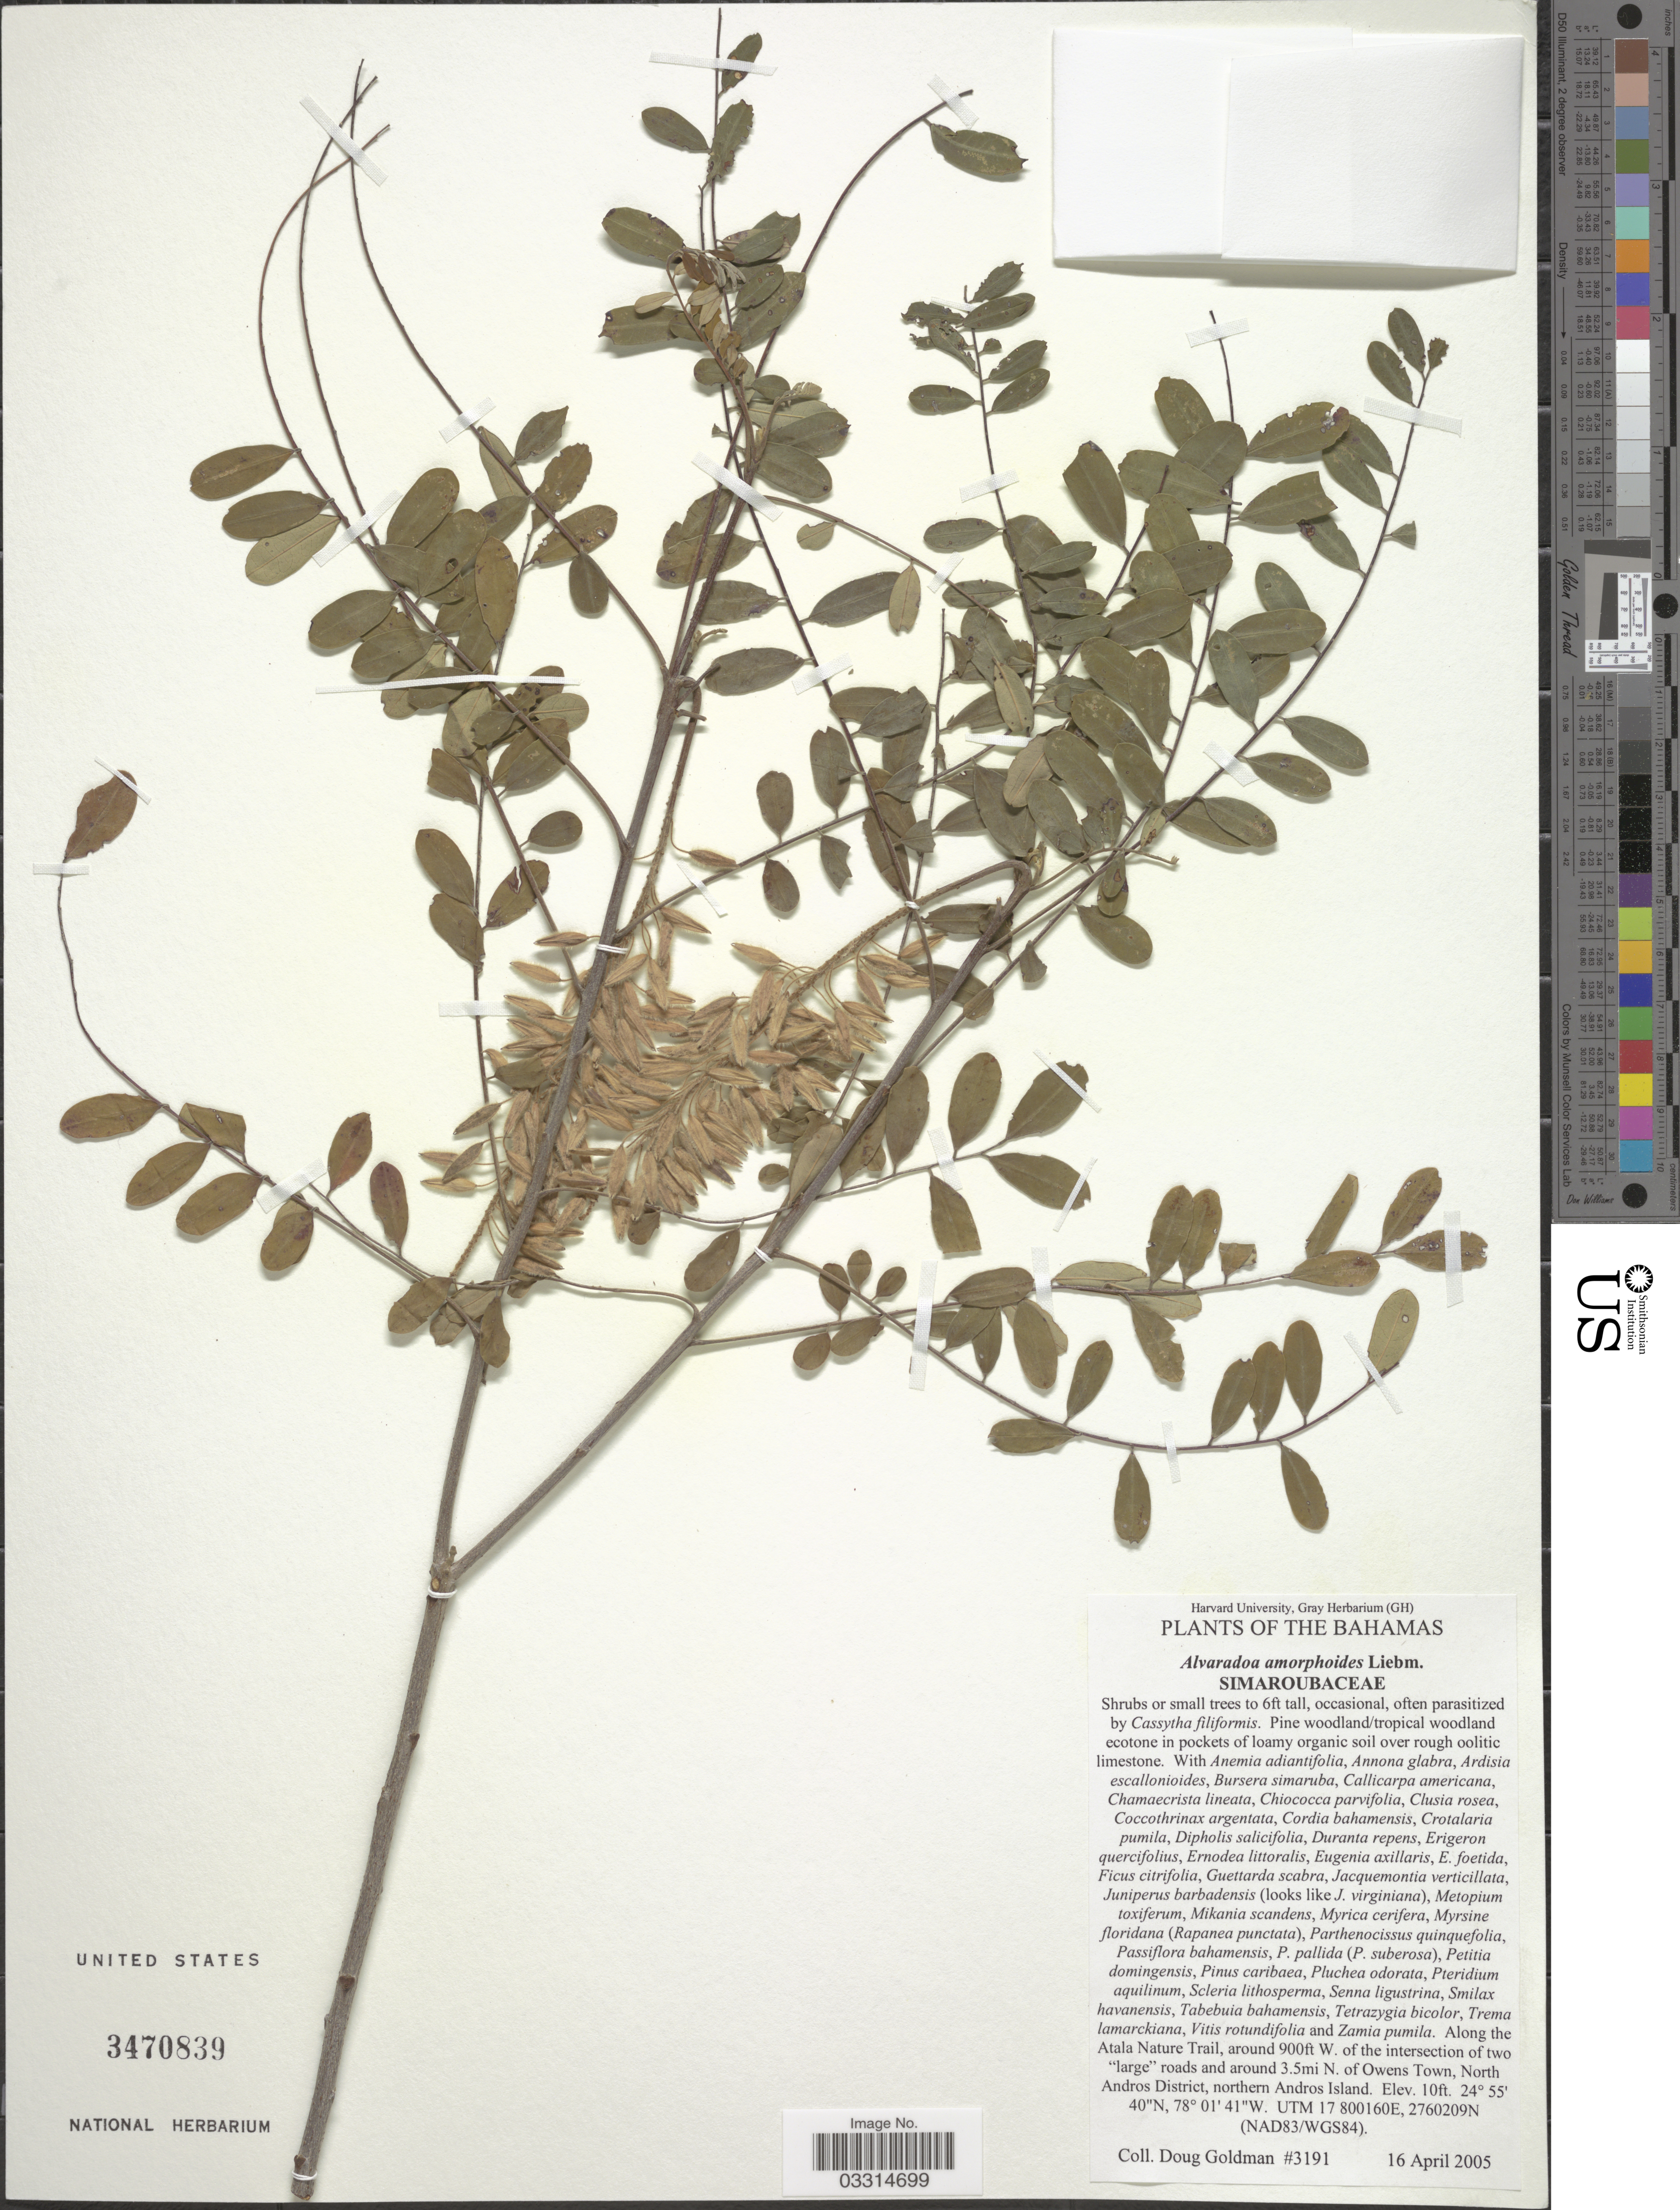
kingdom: Plantae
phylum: Tracheophyta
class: Magnoliopsida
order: Picramniales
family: Picramniaceae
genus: Alvaradoa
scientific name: Alvaradoa amorphoides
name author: Liebm.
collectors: D. Goldman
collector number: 3191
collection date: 2005-04-16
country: Bahamas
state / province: North Andros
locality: Along the Atala Nature Trail, around 900ft W. of the intersection of two "large" roads and around 3.5 mi N. of Owens Town, North Andros District, northern Andros Island.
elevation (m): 3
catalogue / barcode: US 3470839